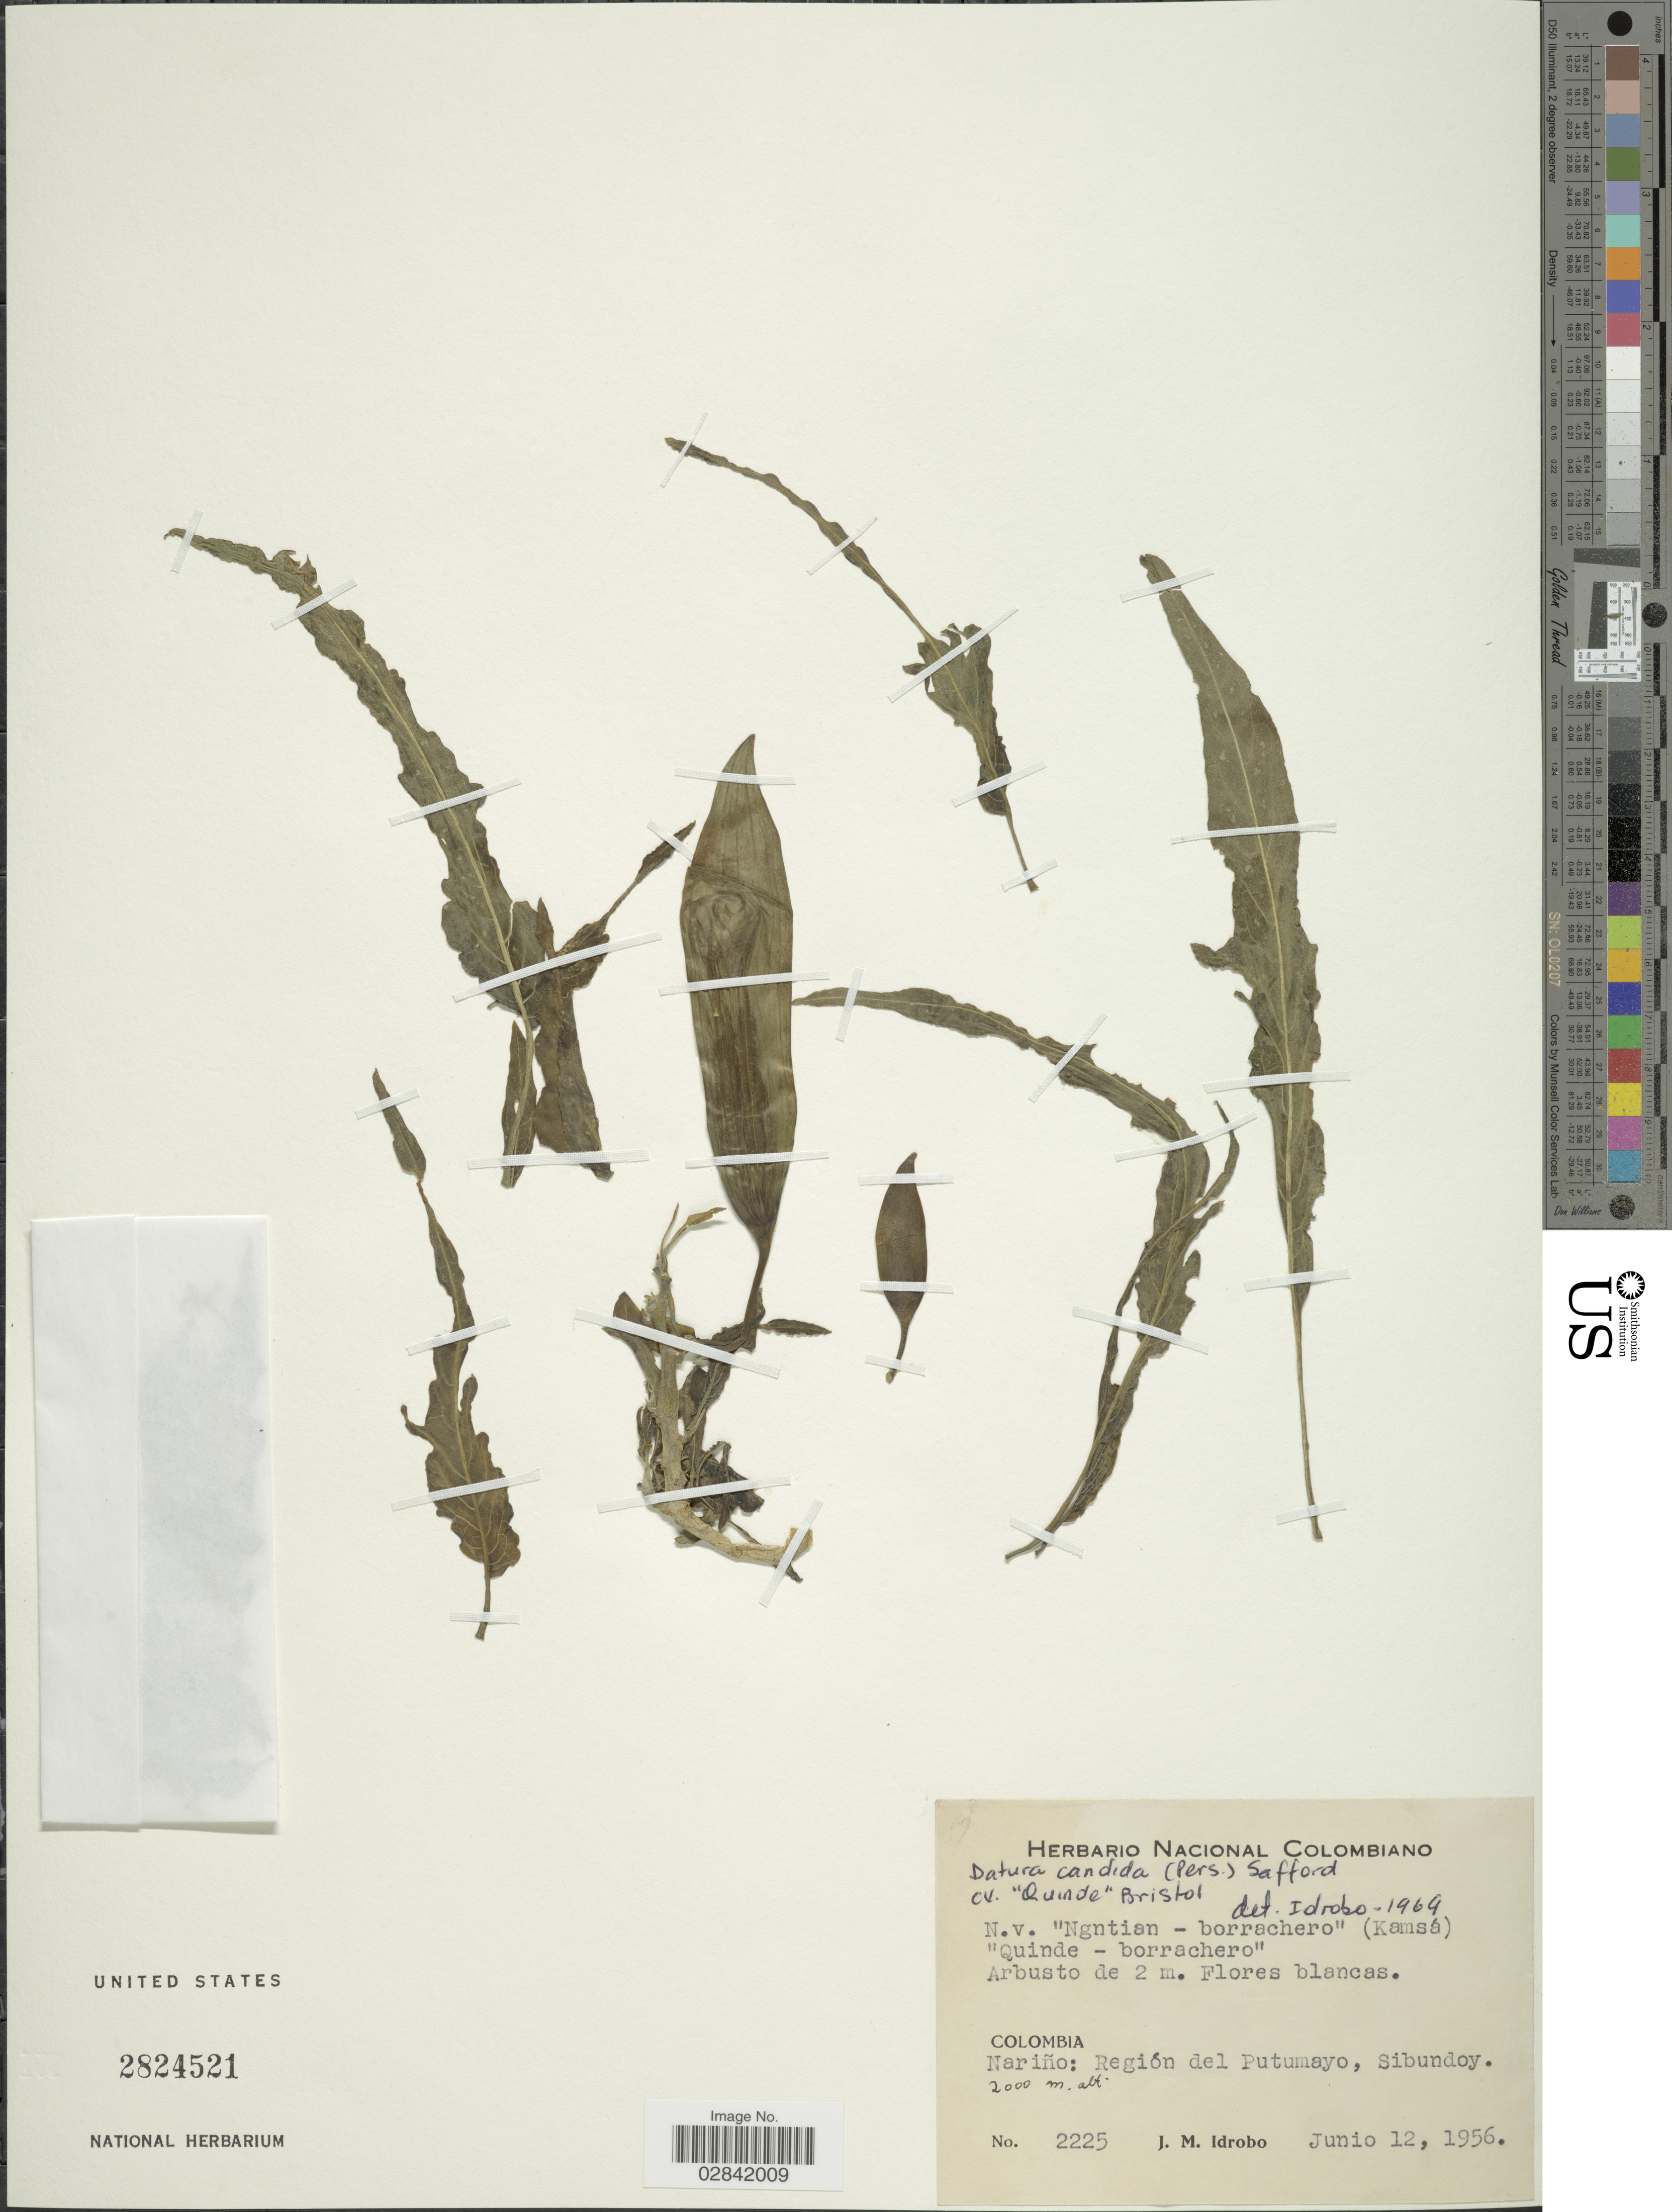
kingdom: Plantae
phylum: Tracheophyta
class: Magnoliopsida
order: Solanales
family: Solanaceae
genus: Brugmansia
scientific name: Brugmansia x candida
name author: Pers.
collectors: J. M. Idrobo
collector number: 2225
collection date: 1956-06-12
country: Colombia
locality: Nariño: Región del Putumayo, Sibundoy.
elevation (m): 2000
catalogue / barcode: US 2824521